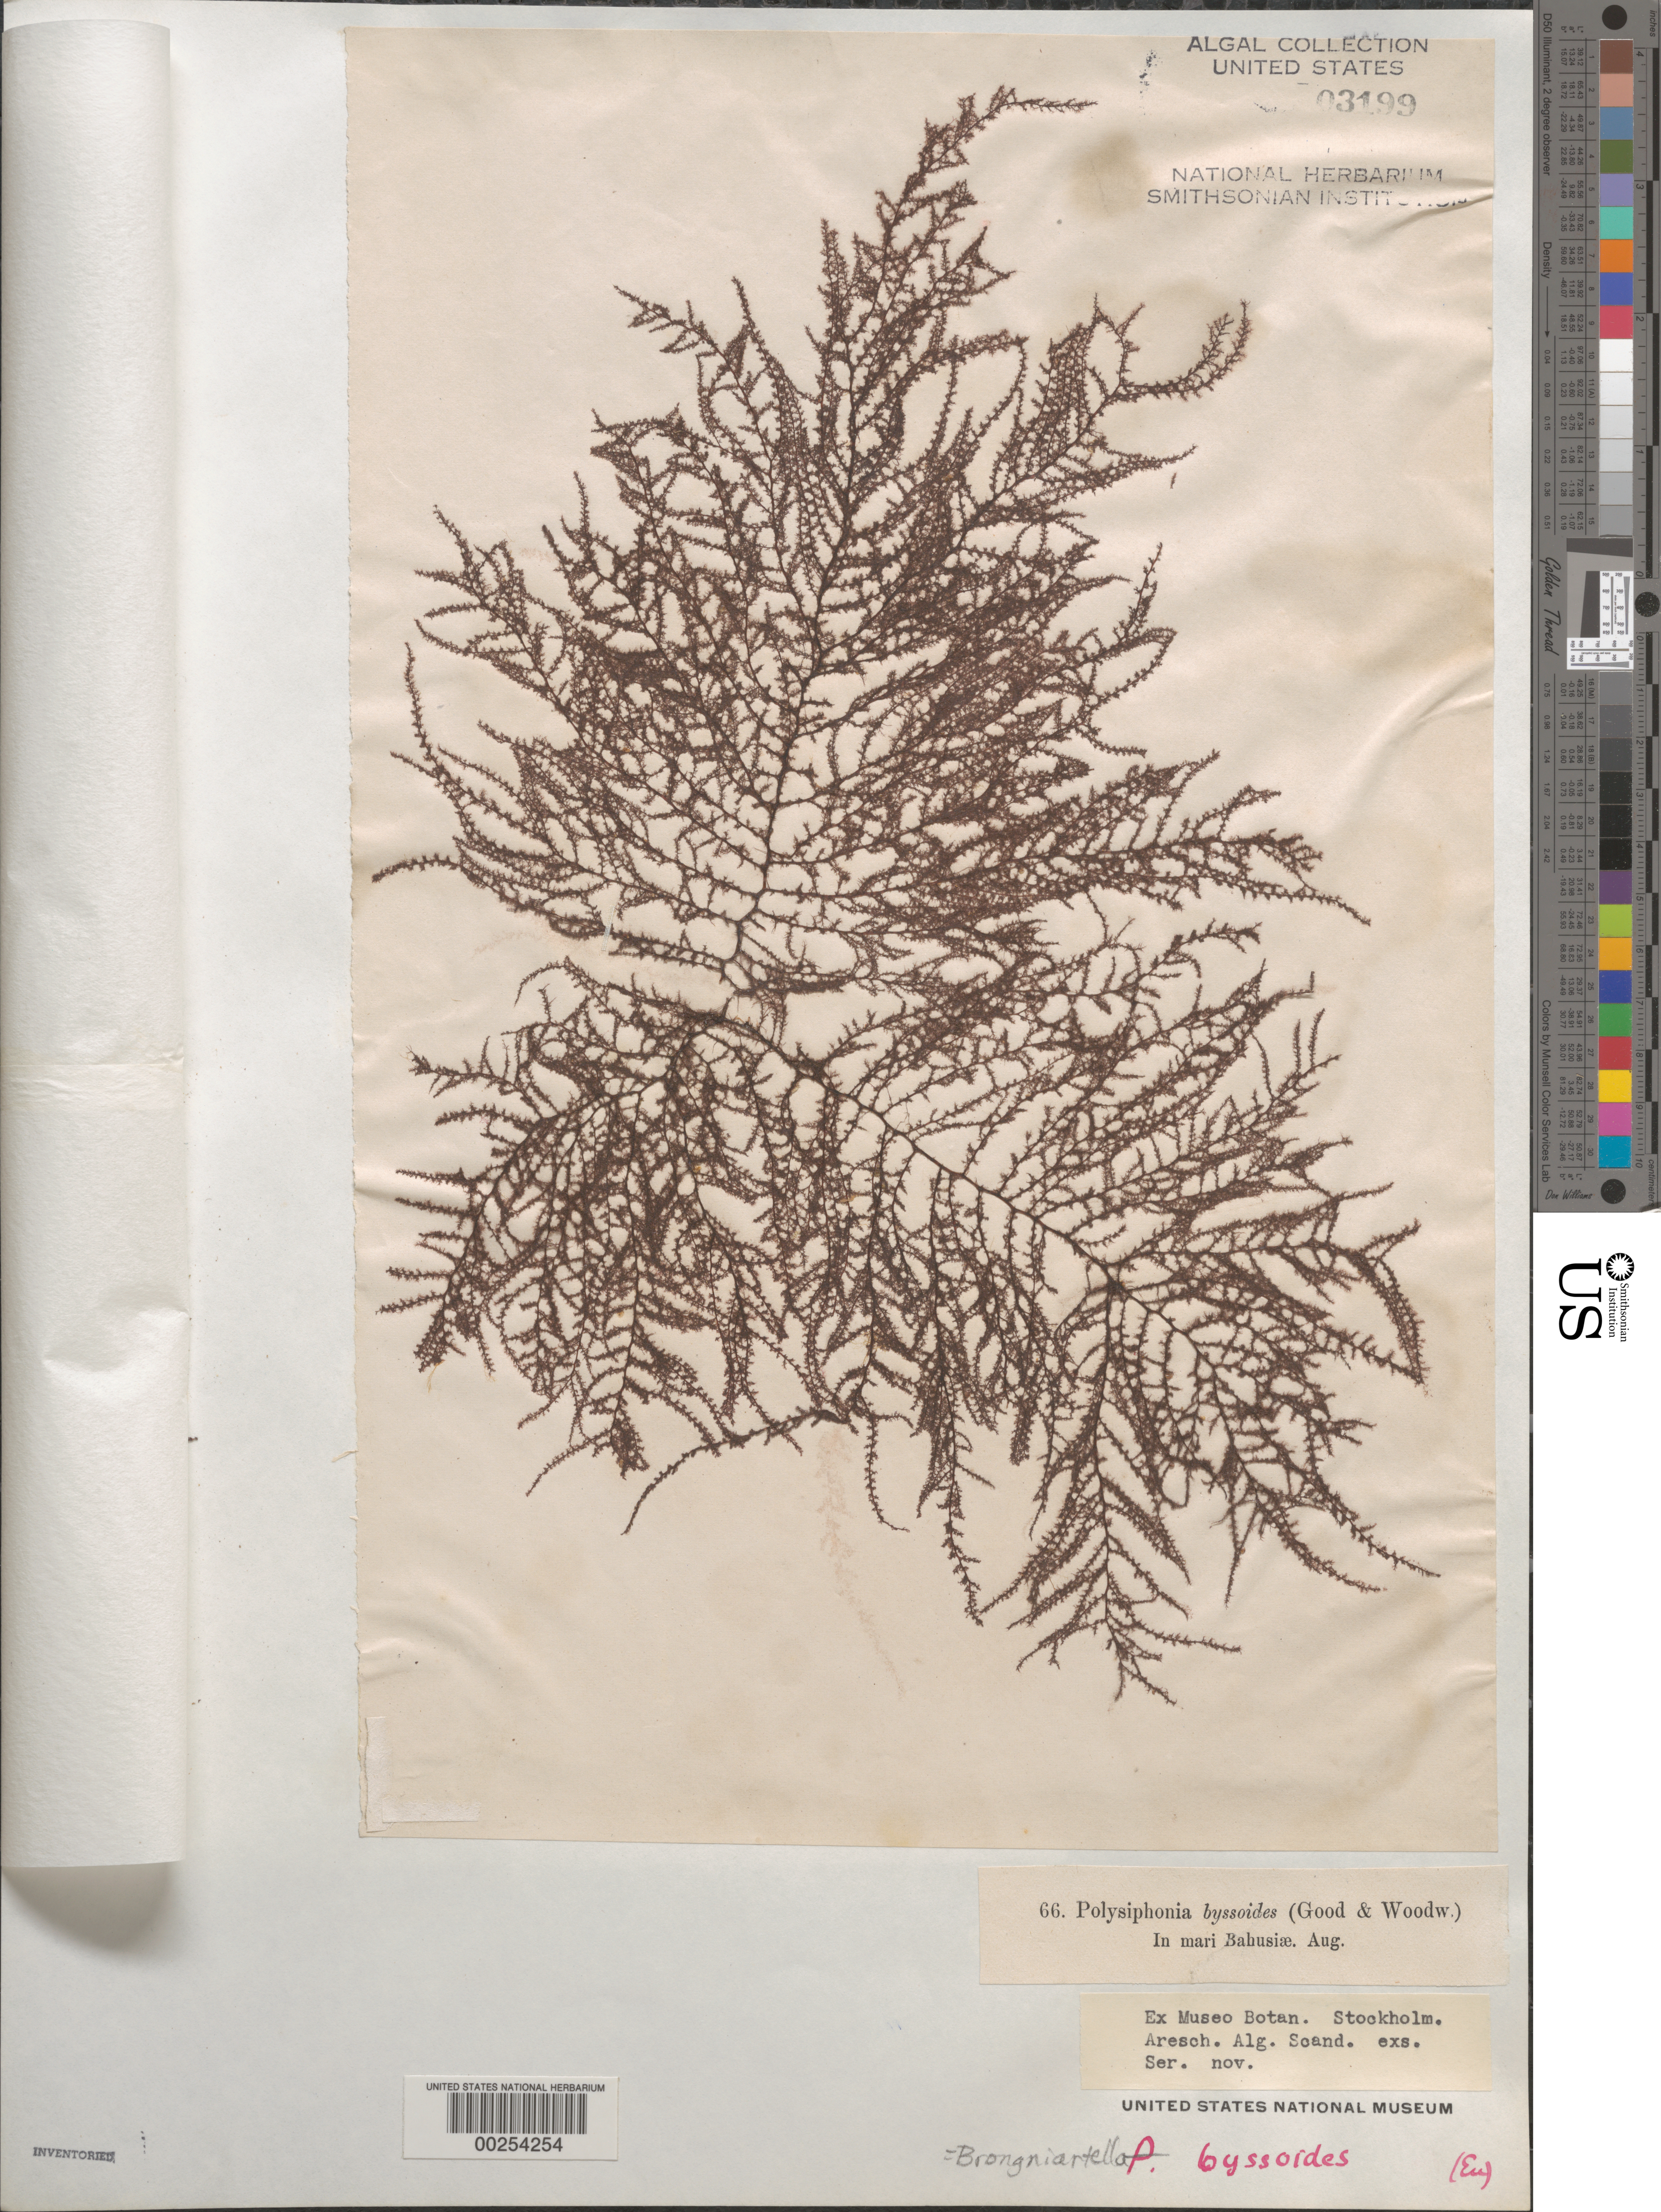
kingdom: Plantae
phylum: Rhodophyta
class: Florideophyceae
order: Ceramiales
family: Rhodomelaceae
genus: Brongniartella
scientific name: Brongniartella byssoides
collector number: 66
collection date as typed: Aug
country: Sweden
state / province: Västra Götaland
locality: Bohus bay (mari bahusiae)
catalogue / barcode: US 3199